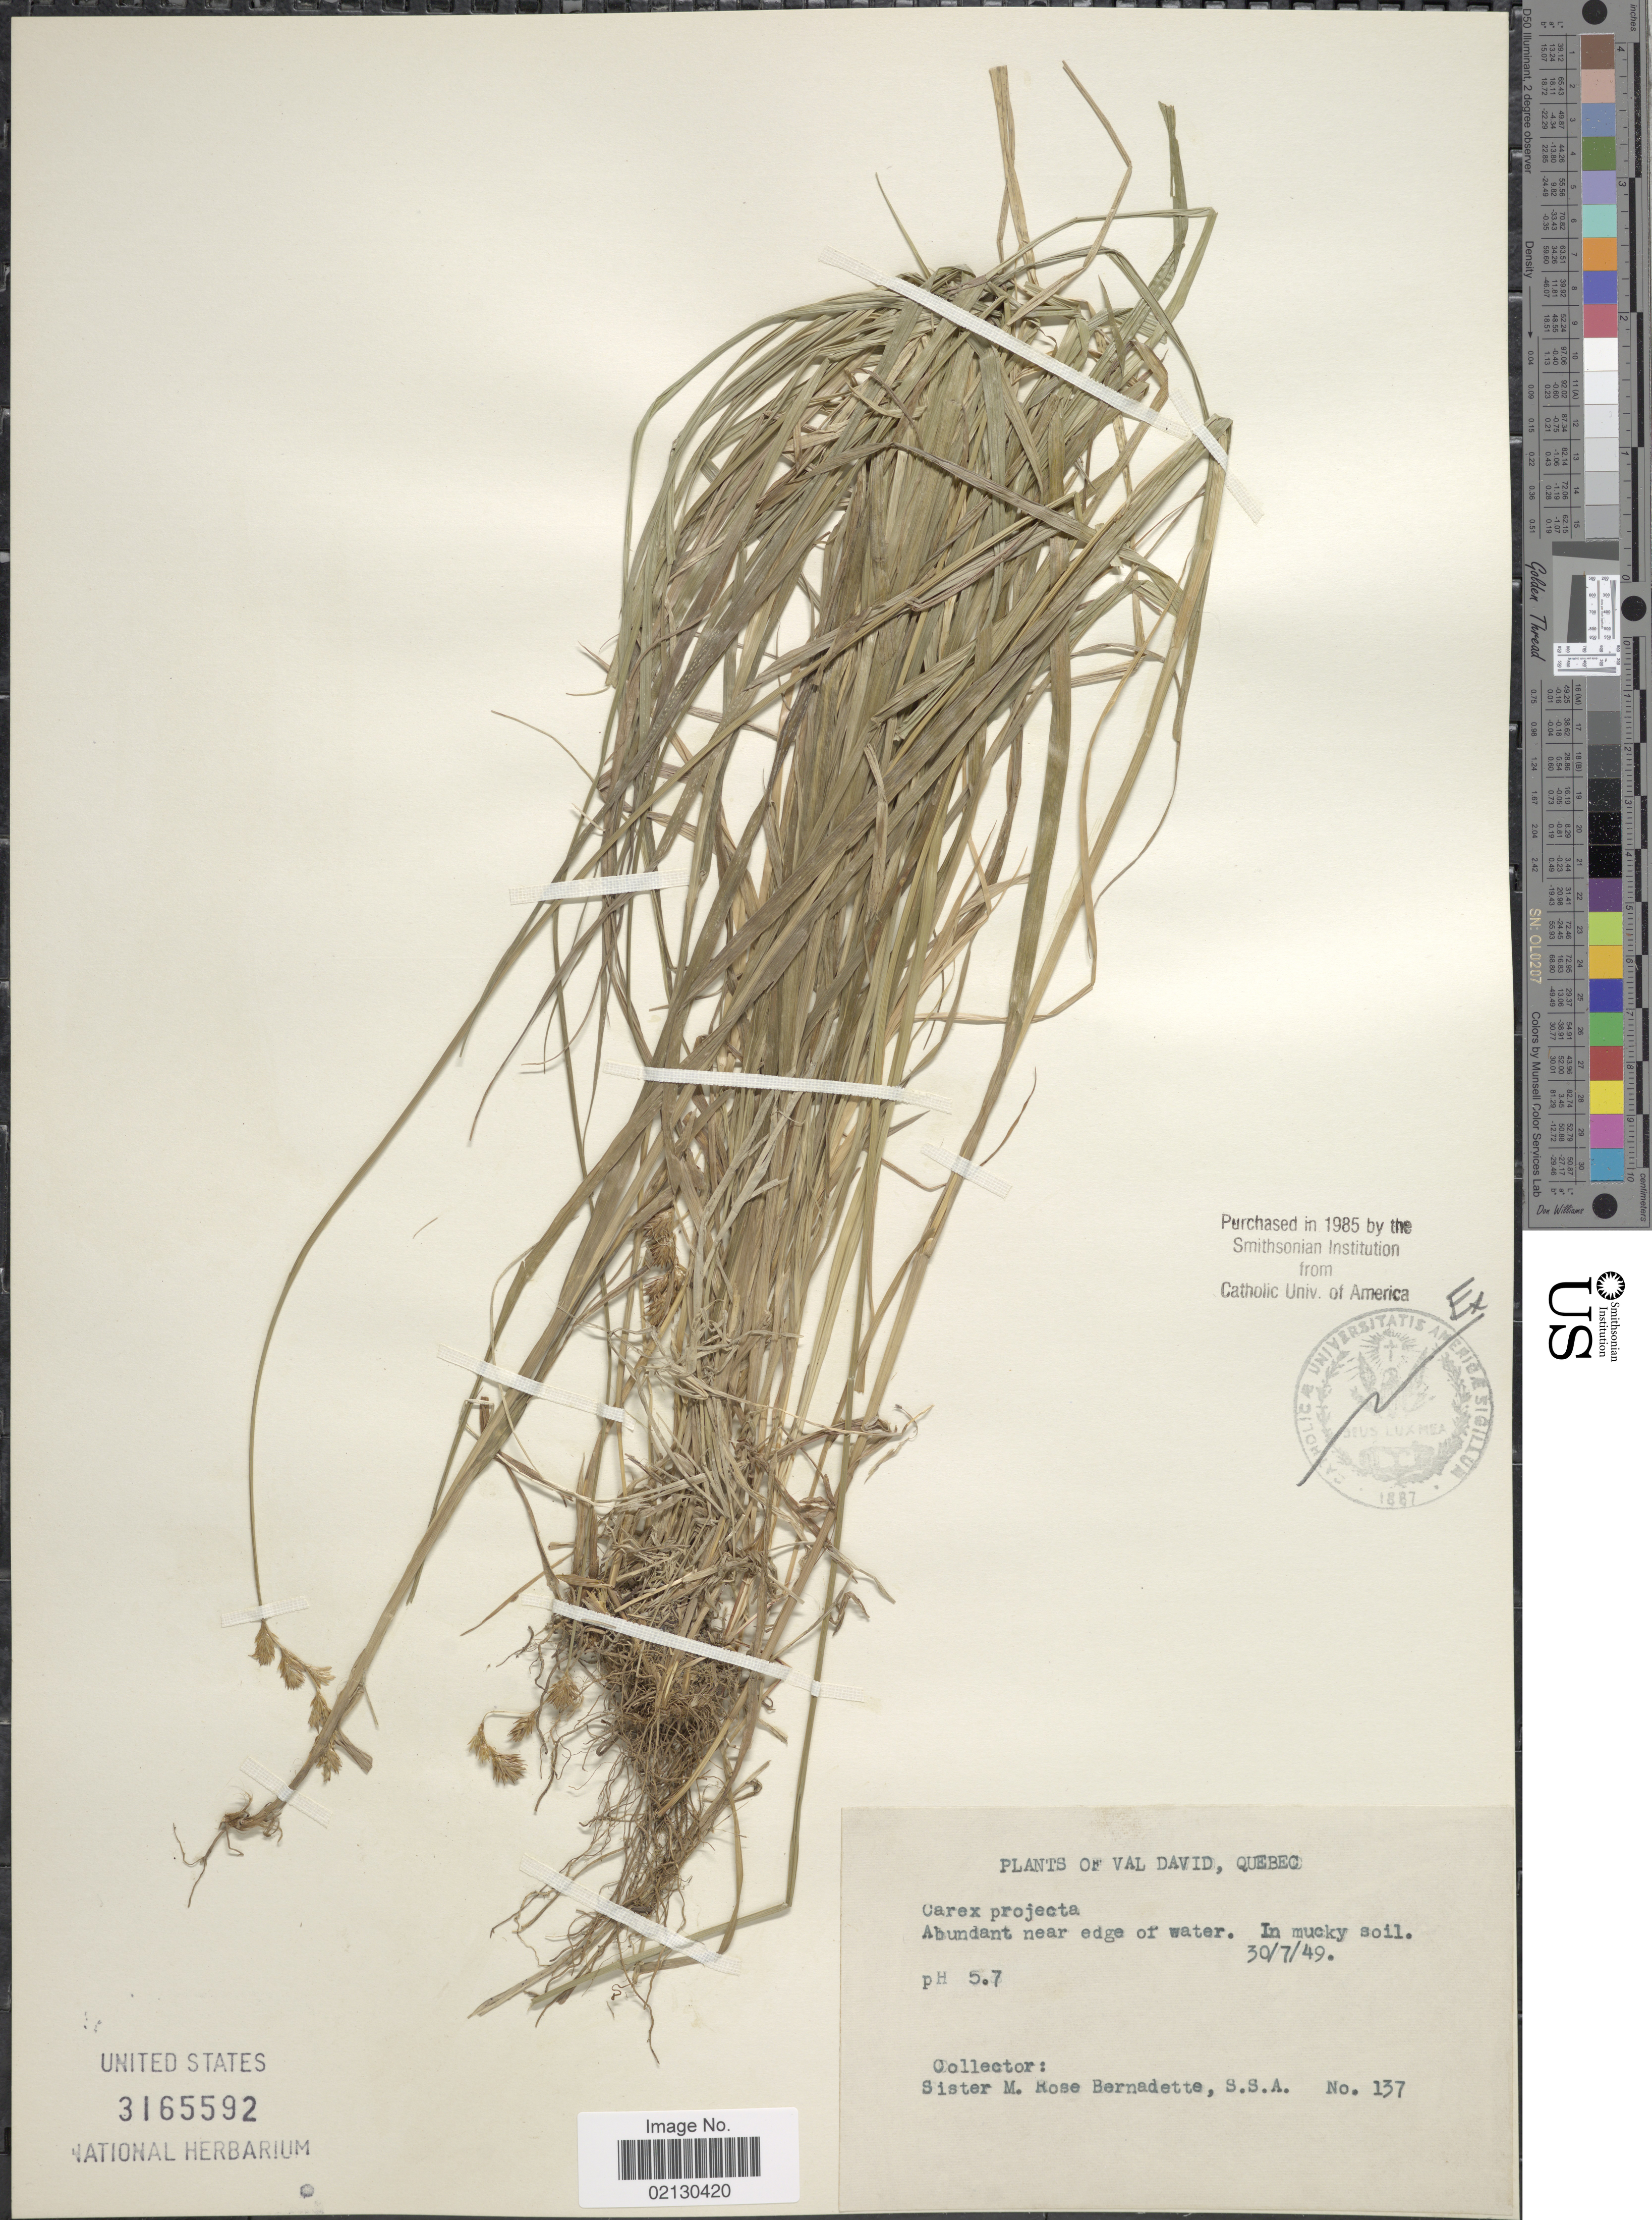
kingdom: Plantae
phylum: Tracheophyta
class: Liliopsida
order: Poales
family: Cyperaceae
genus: Carex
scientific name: Carex projecta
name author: Mack.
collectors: M. Bernadette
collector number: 137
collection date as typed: Transcribed d/m/y: 30/7/49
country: Canada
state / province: Quebec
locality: Val David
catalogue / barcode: US 3165592